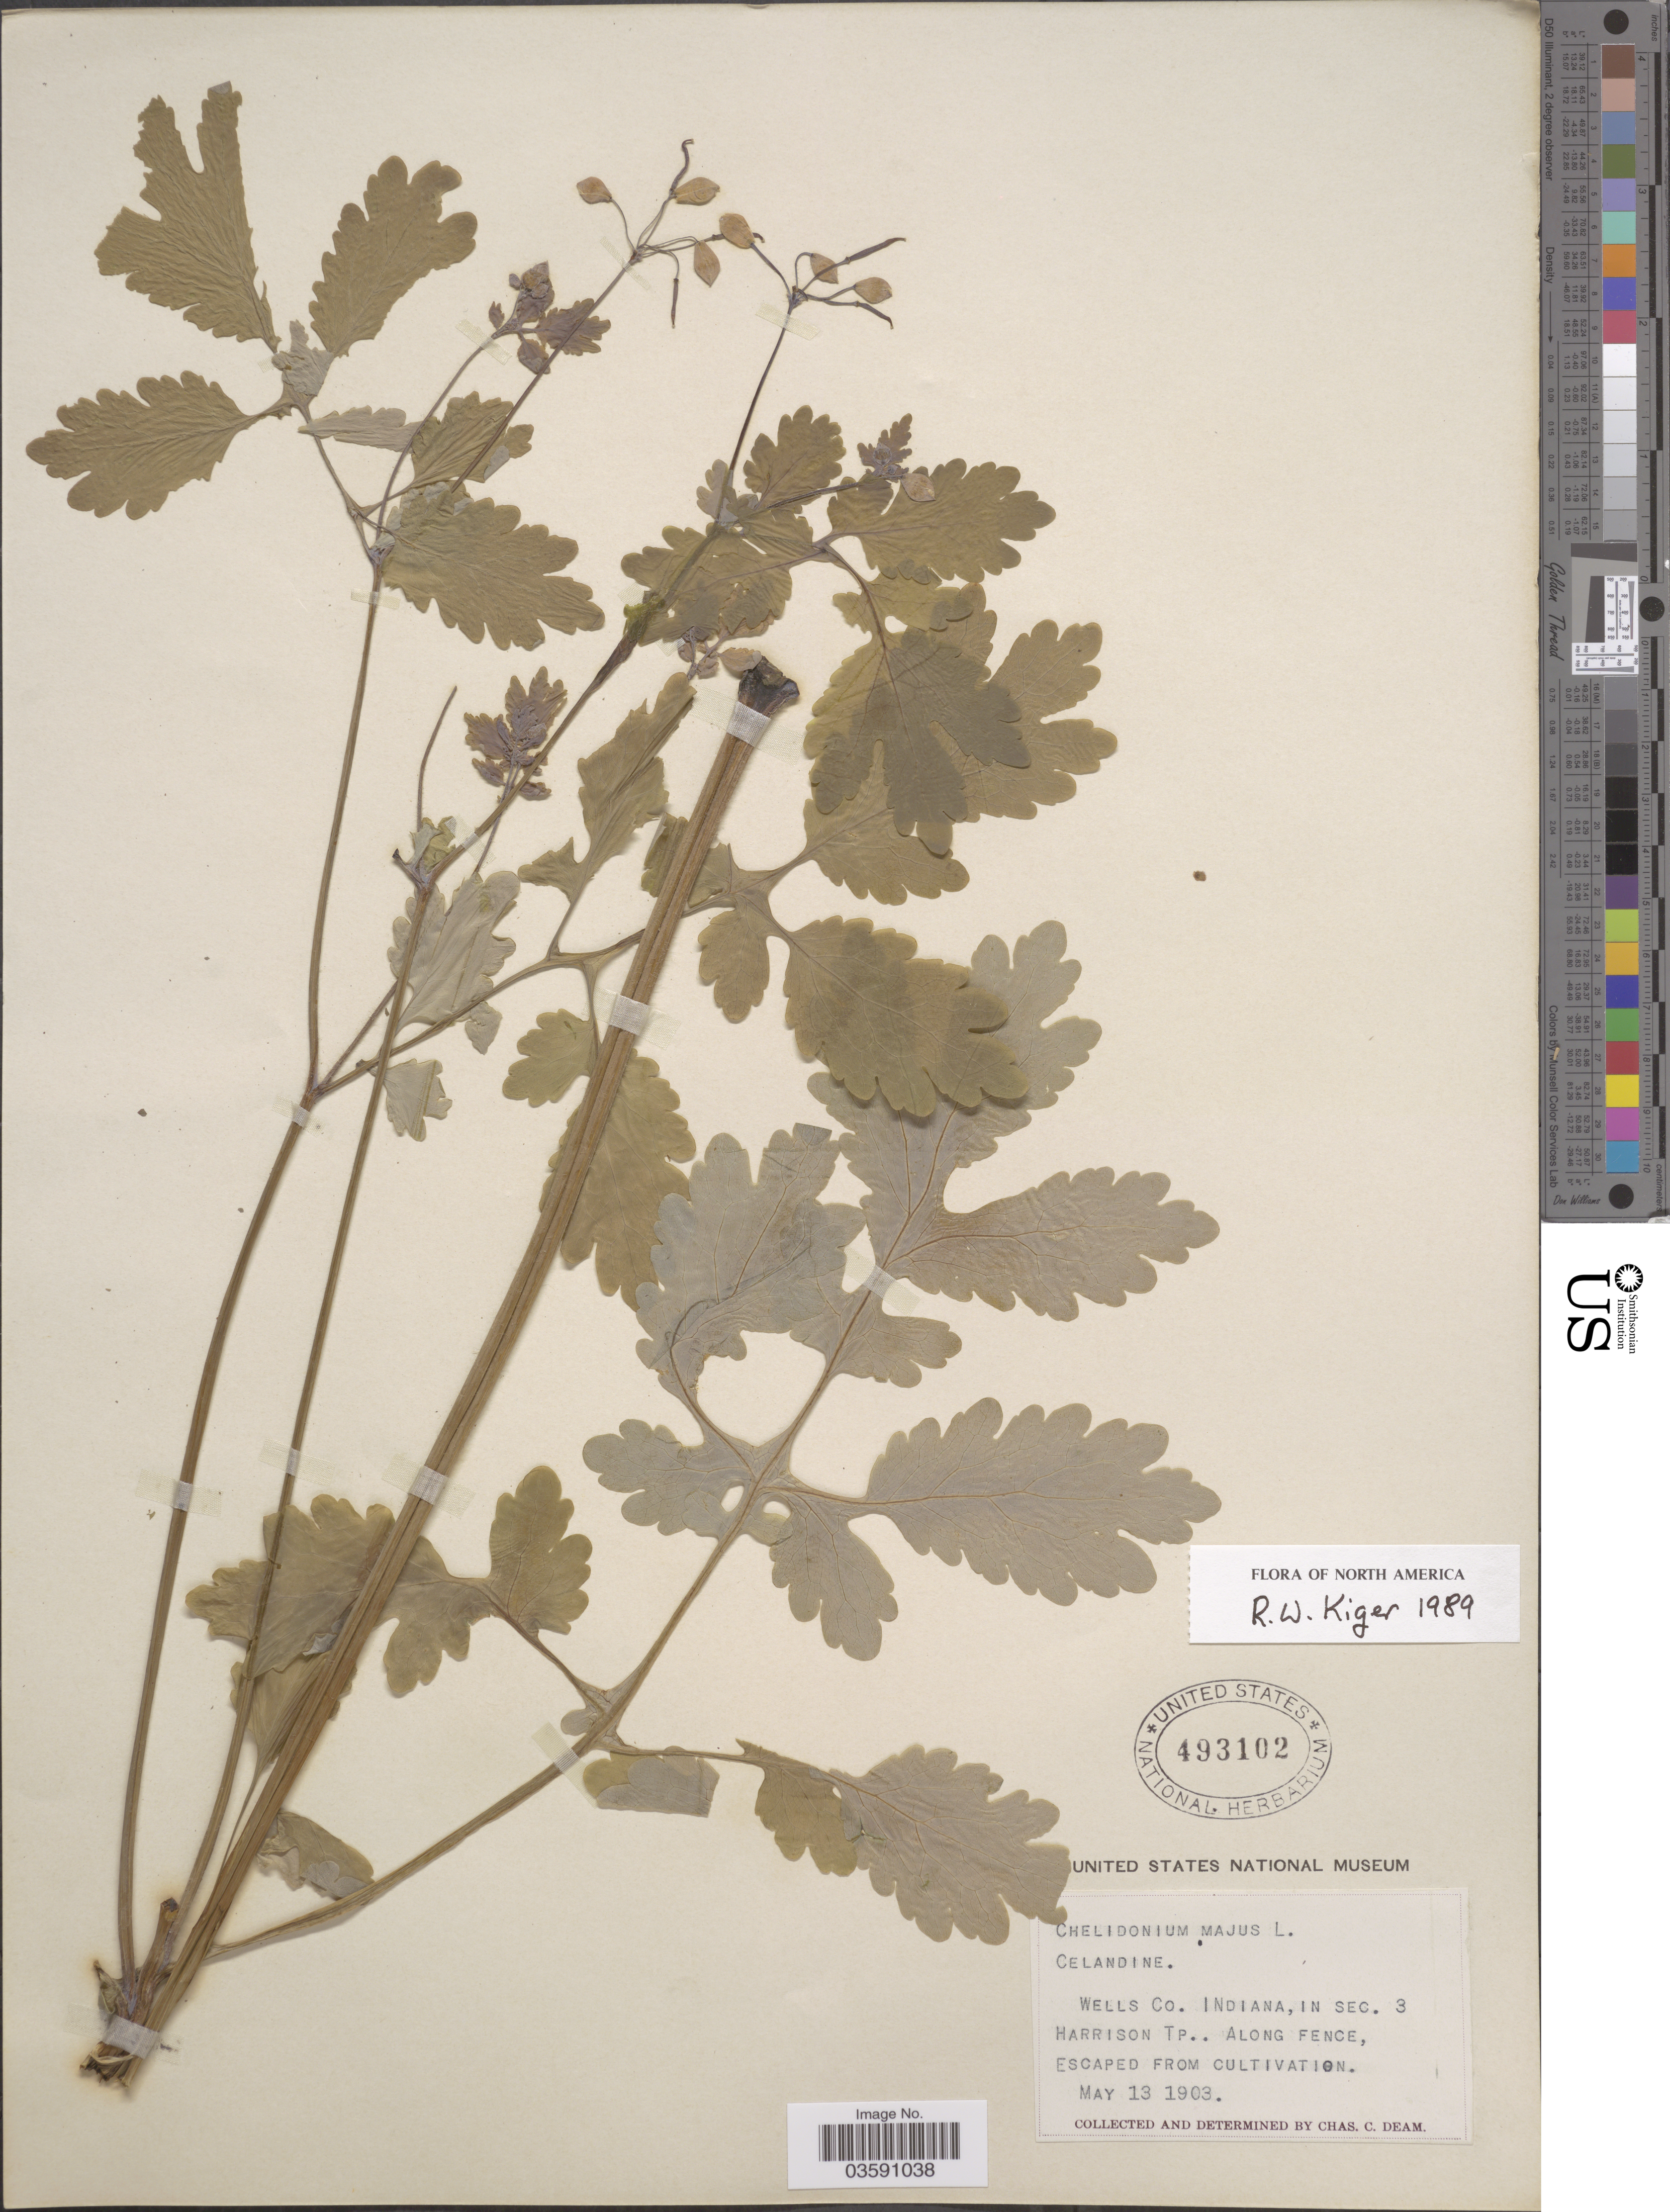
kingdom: Plantae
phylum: Tracheophyta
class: Magnoliopsida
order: Ranunculales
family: Papaveraceae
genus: Chelidonium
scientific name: Chelidonium majus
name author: L.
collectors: C. C. Deam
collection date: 1903-05-13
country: United States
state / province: Indiana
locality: Wells Co. In sec. 3 Harrison Tp.. Along fence.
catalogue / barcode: US 493102